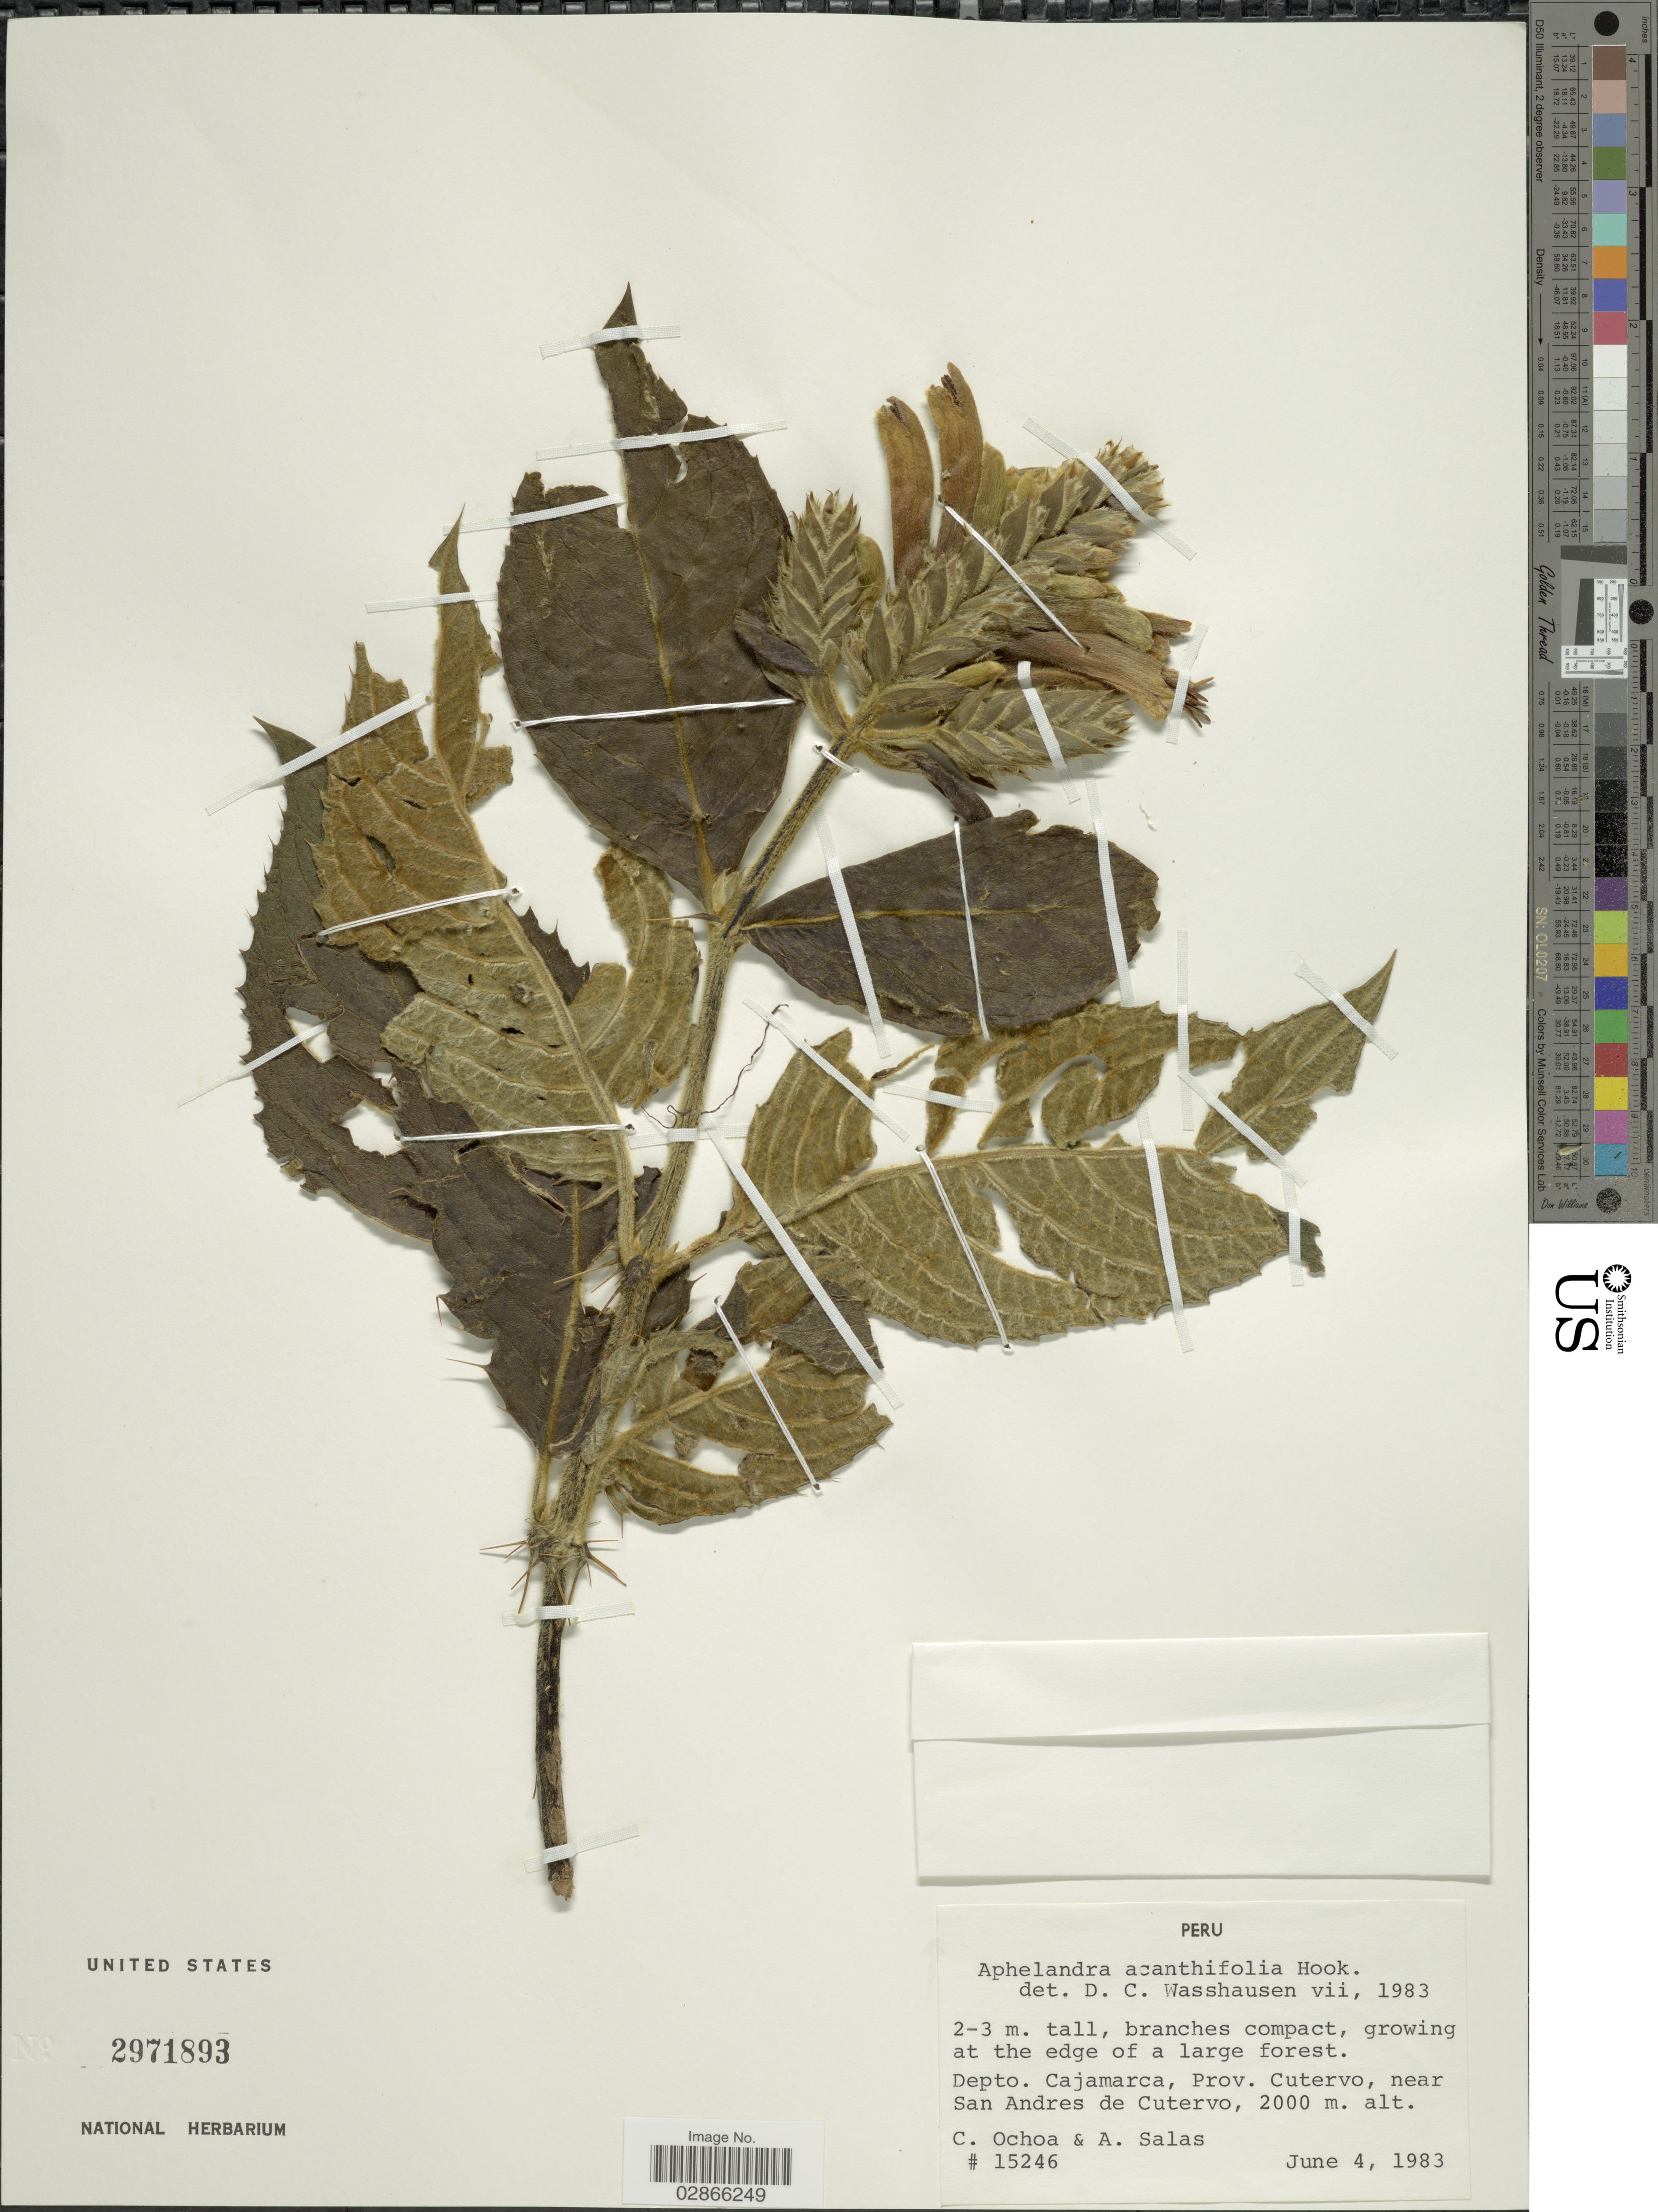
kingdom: Plantae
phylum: Tracheophyta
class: Magnoliopsida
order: Lamiales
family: Acanthaceae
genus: Aphelandra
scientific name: Aphelandra acanthifolia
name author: Hook.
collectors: C. Ochoa & A. Salas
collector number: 15246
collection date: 1983-06-04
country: Peru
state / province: Cajamarca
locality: Depto. Cajamarca, Prov. Cutervo, near San Andres de Cutervo.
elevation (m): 2000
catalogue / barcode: US 2971893